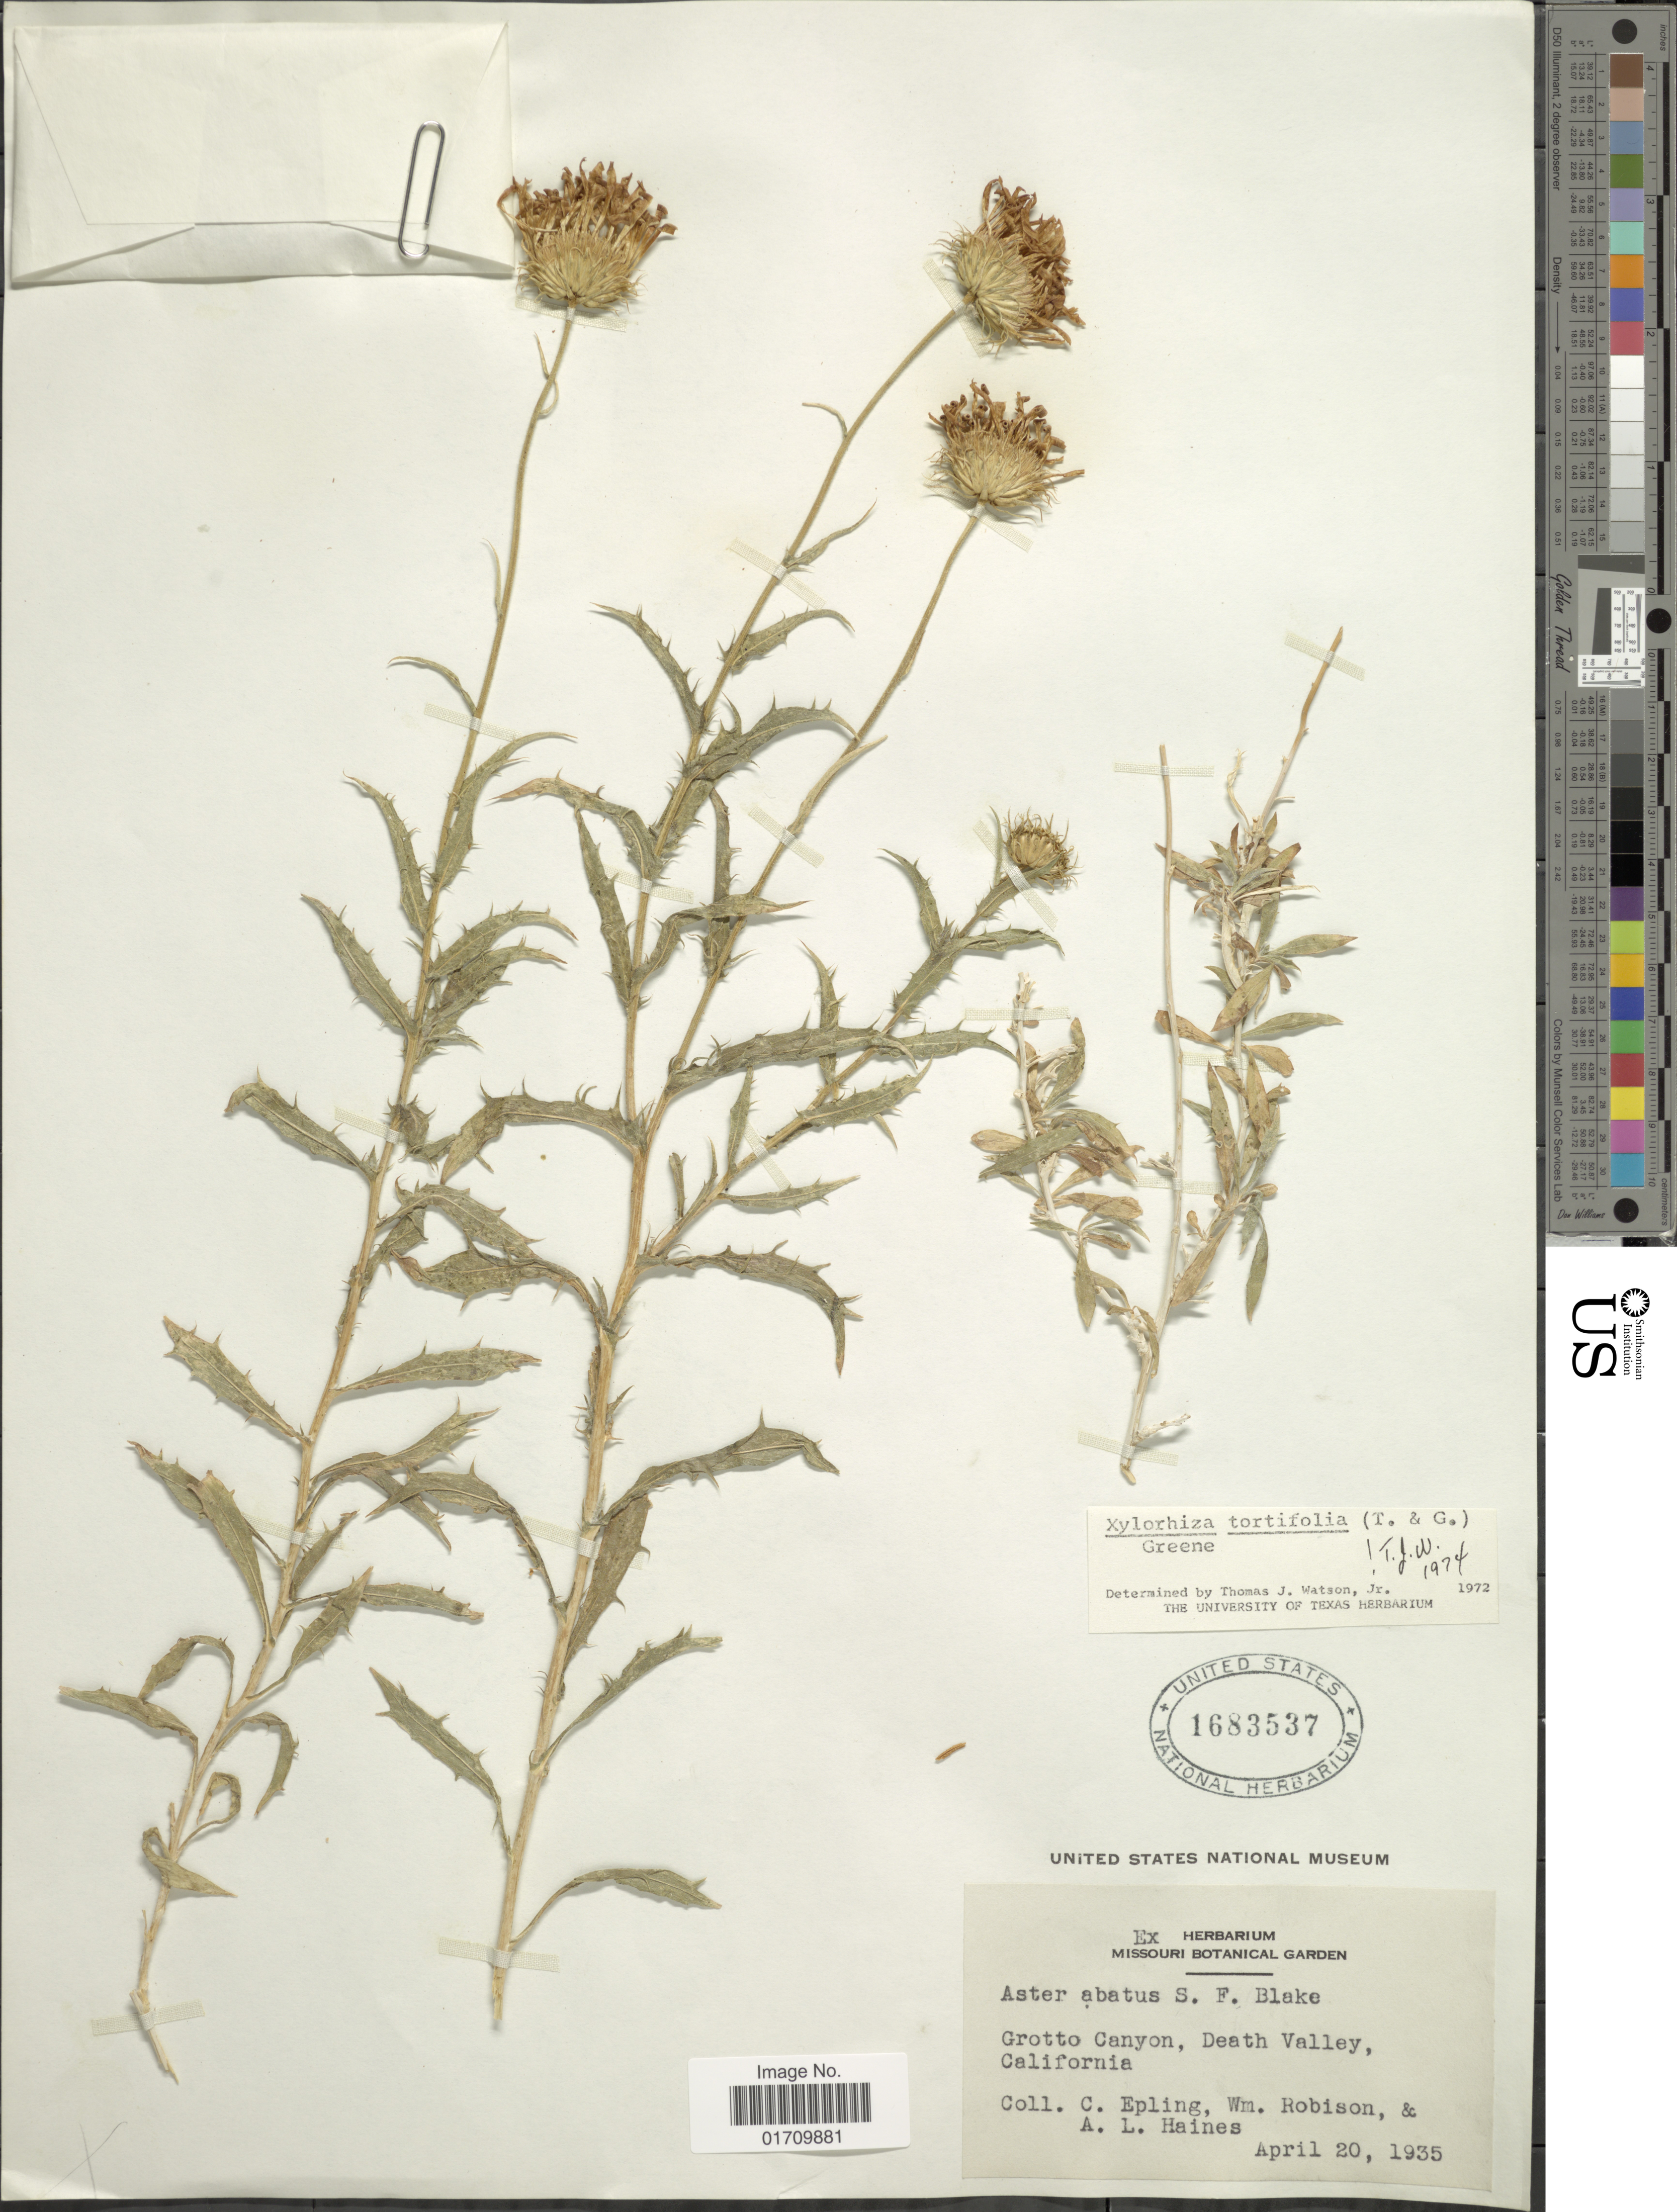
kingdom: Plantae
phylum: Tracheophyta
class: Magnoliopsida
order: Asterales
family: Asteraceae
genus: Xylorhiza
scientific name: Xylorhiza tortifolia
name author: (Torr. & A. Gray) Greene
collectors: C. C. Epling, W. Robinson & A. L. Haines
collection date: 1935-04-20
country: United States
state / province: California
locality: Grotto Canyon, Death Valley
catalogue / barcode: US 1683537